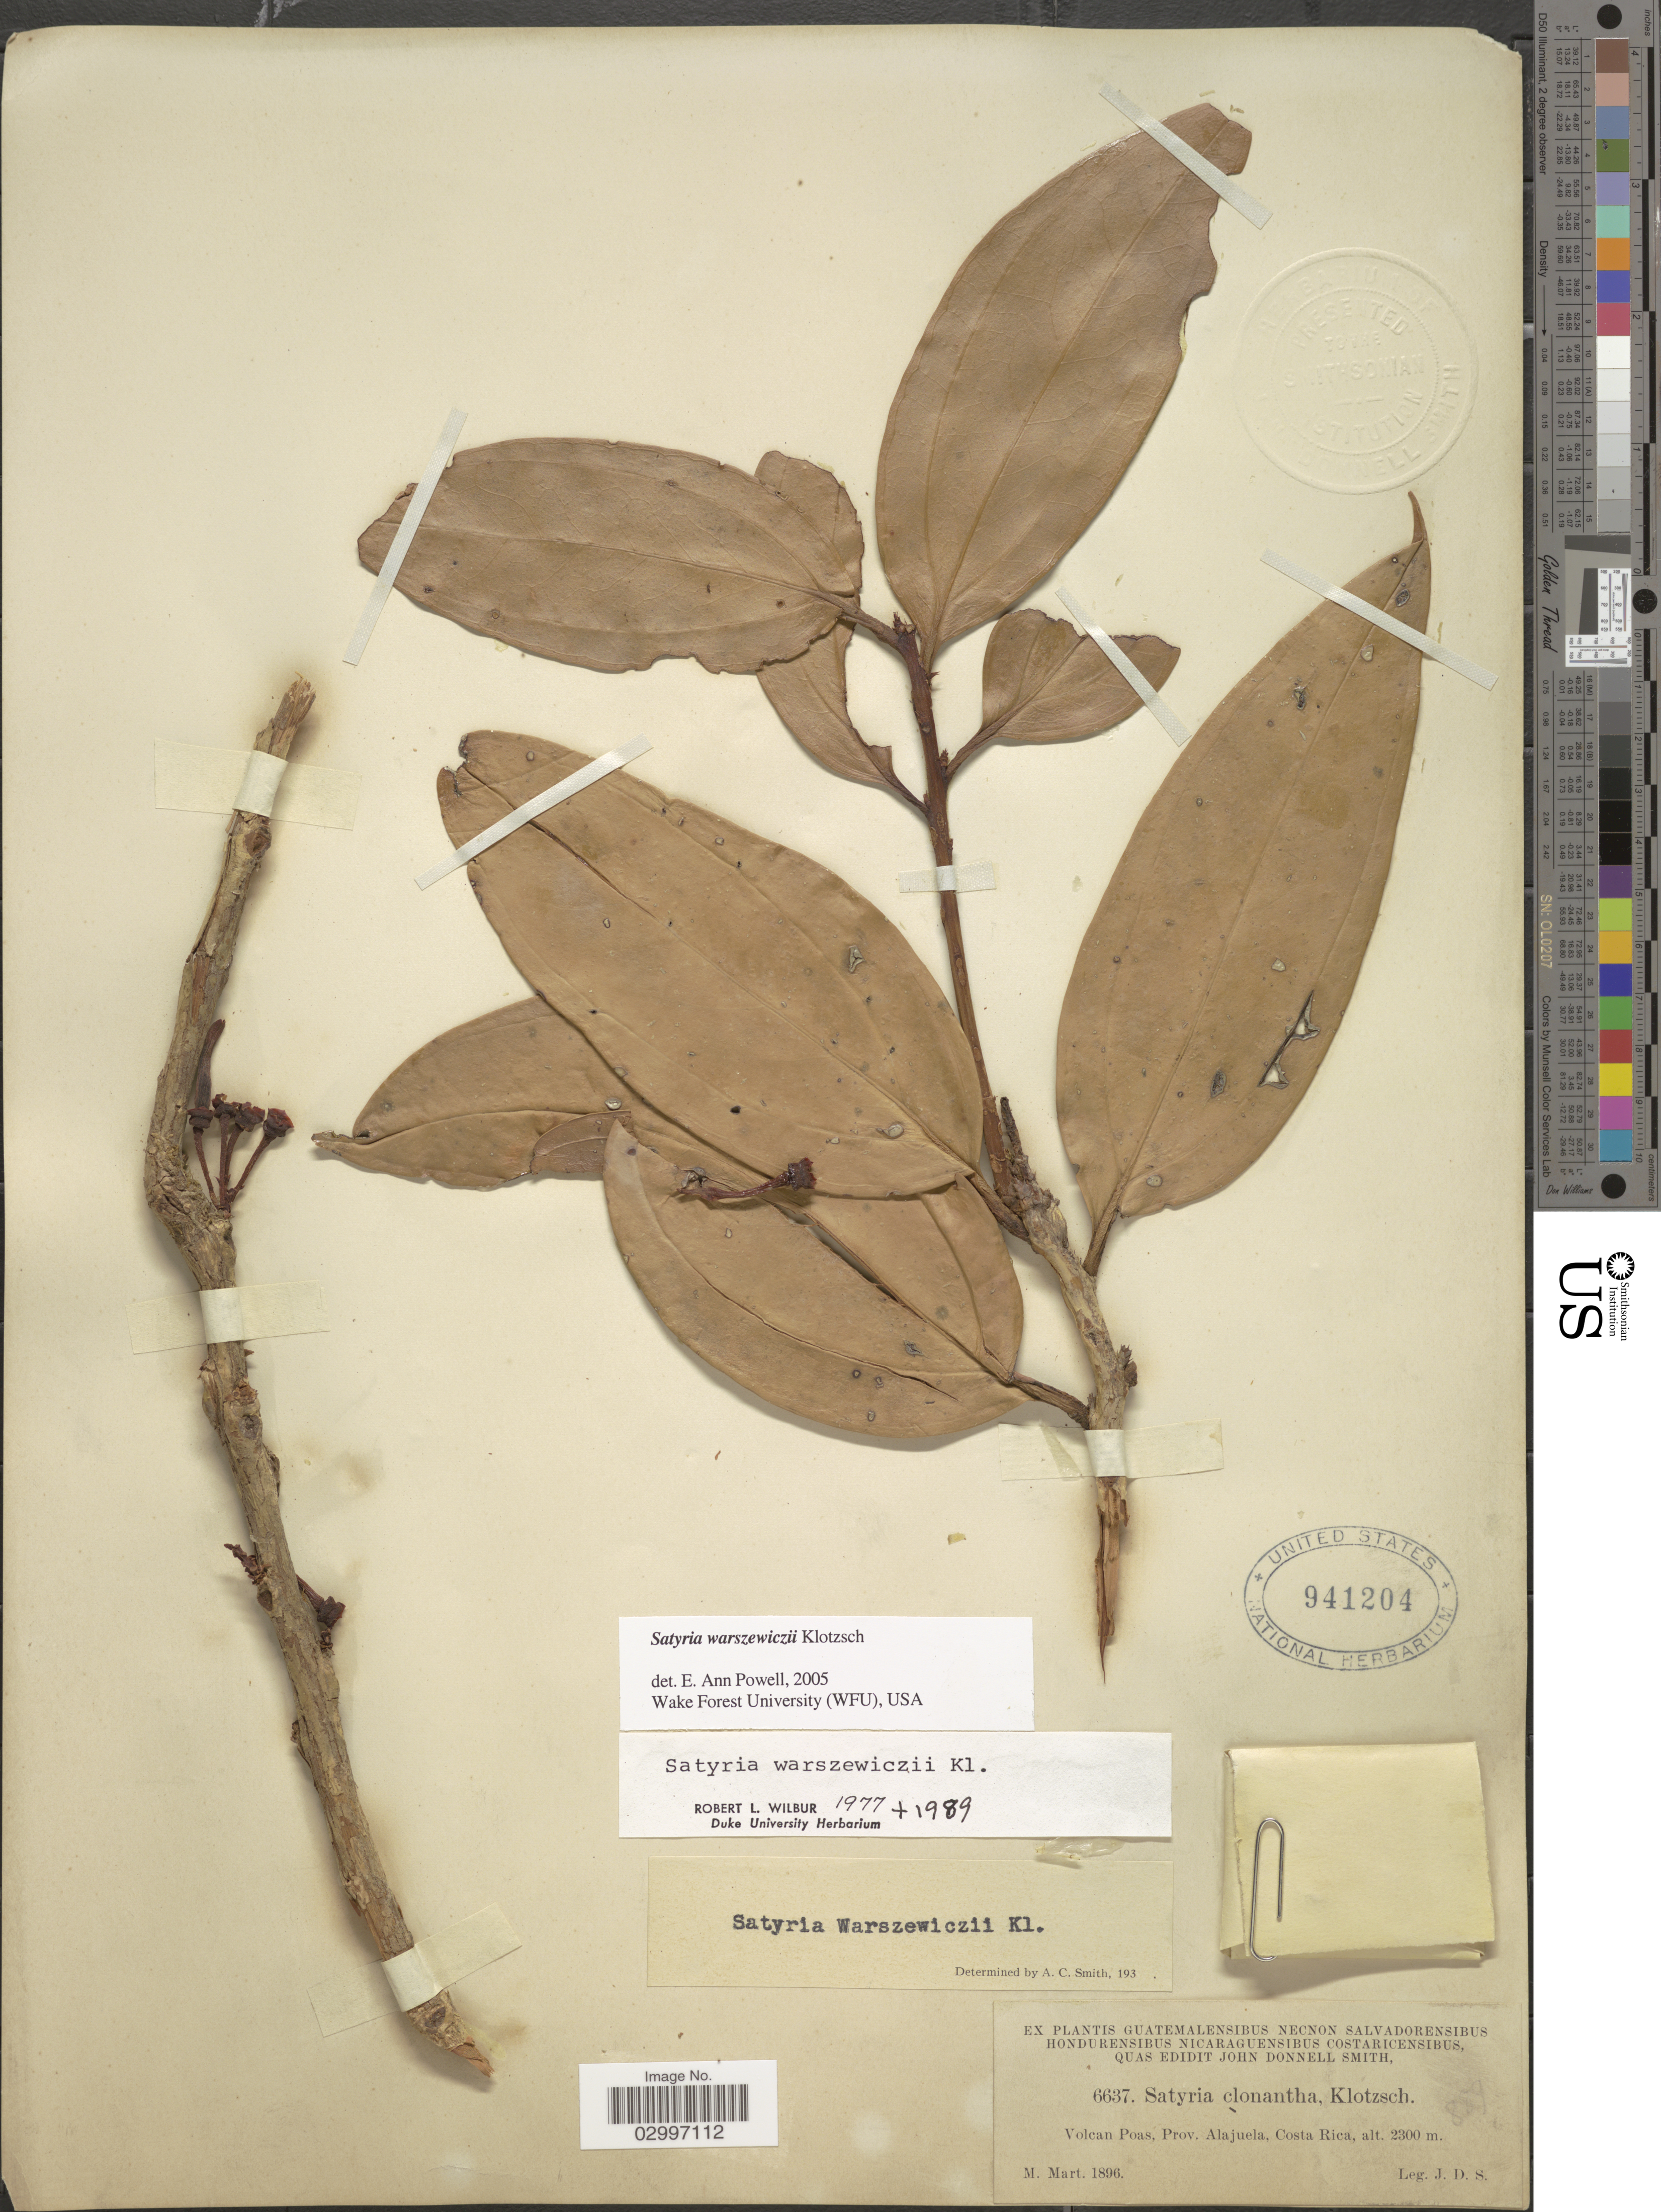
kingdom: Plantae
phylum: Tracheophyta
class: Magnoliopsida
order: Ericales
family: Ericaceae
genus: Satyria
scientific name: Satyria warszewiczii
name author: Klotzsch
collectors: J. Donnell Smith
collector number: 6637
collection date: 1896-03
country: Costa Rica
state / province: Alajuela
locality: Volcan Poas, Prov. Alajuela.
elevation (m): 2300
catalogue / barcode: US 941204